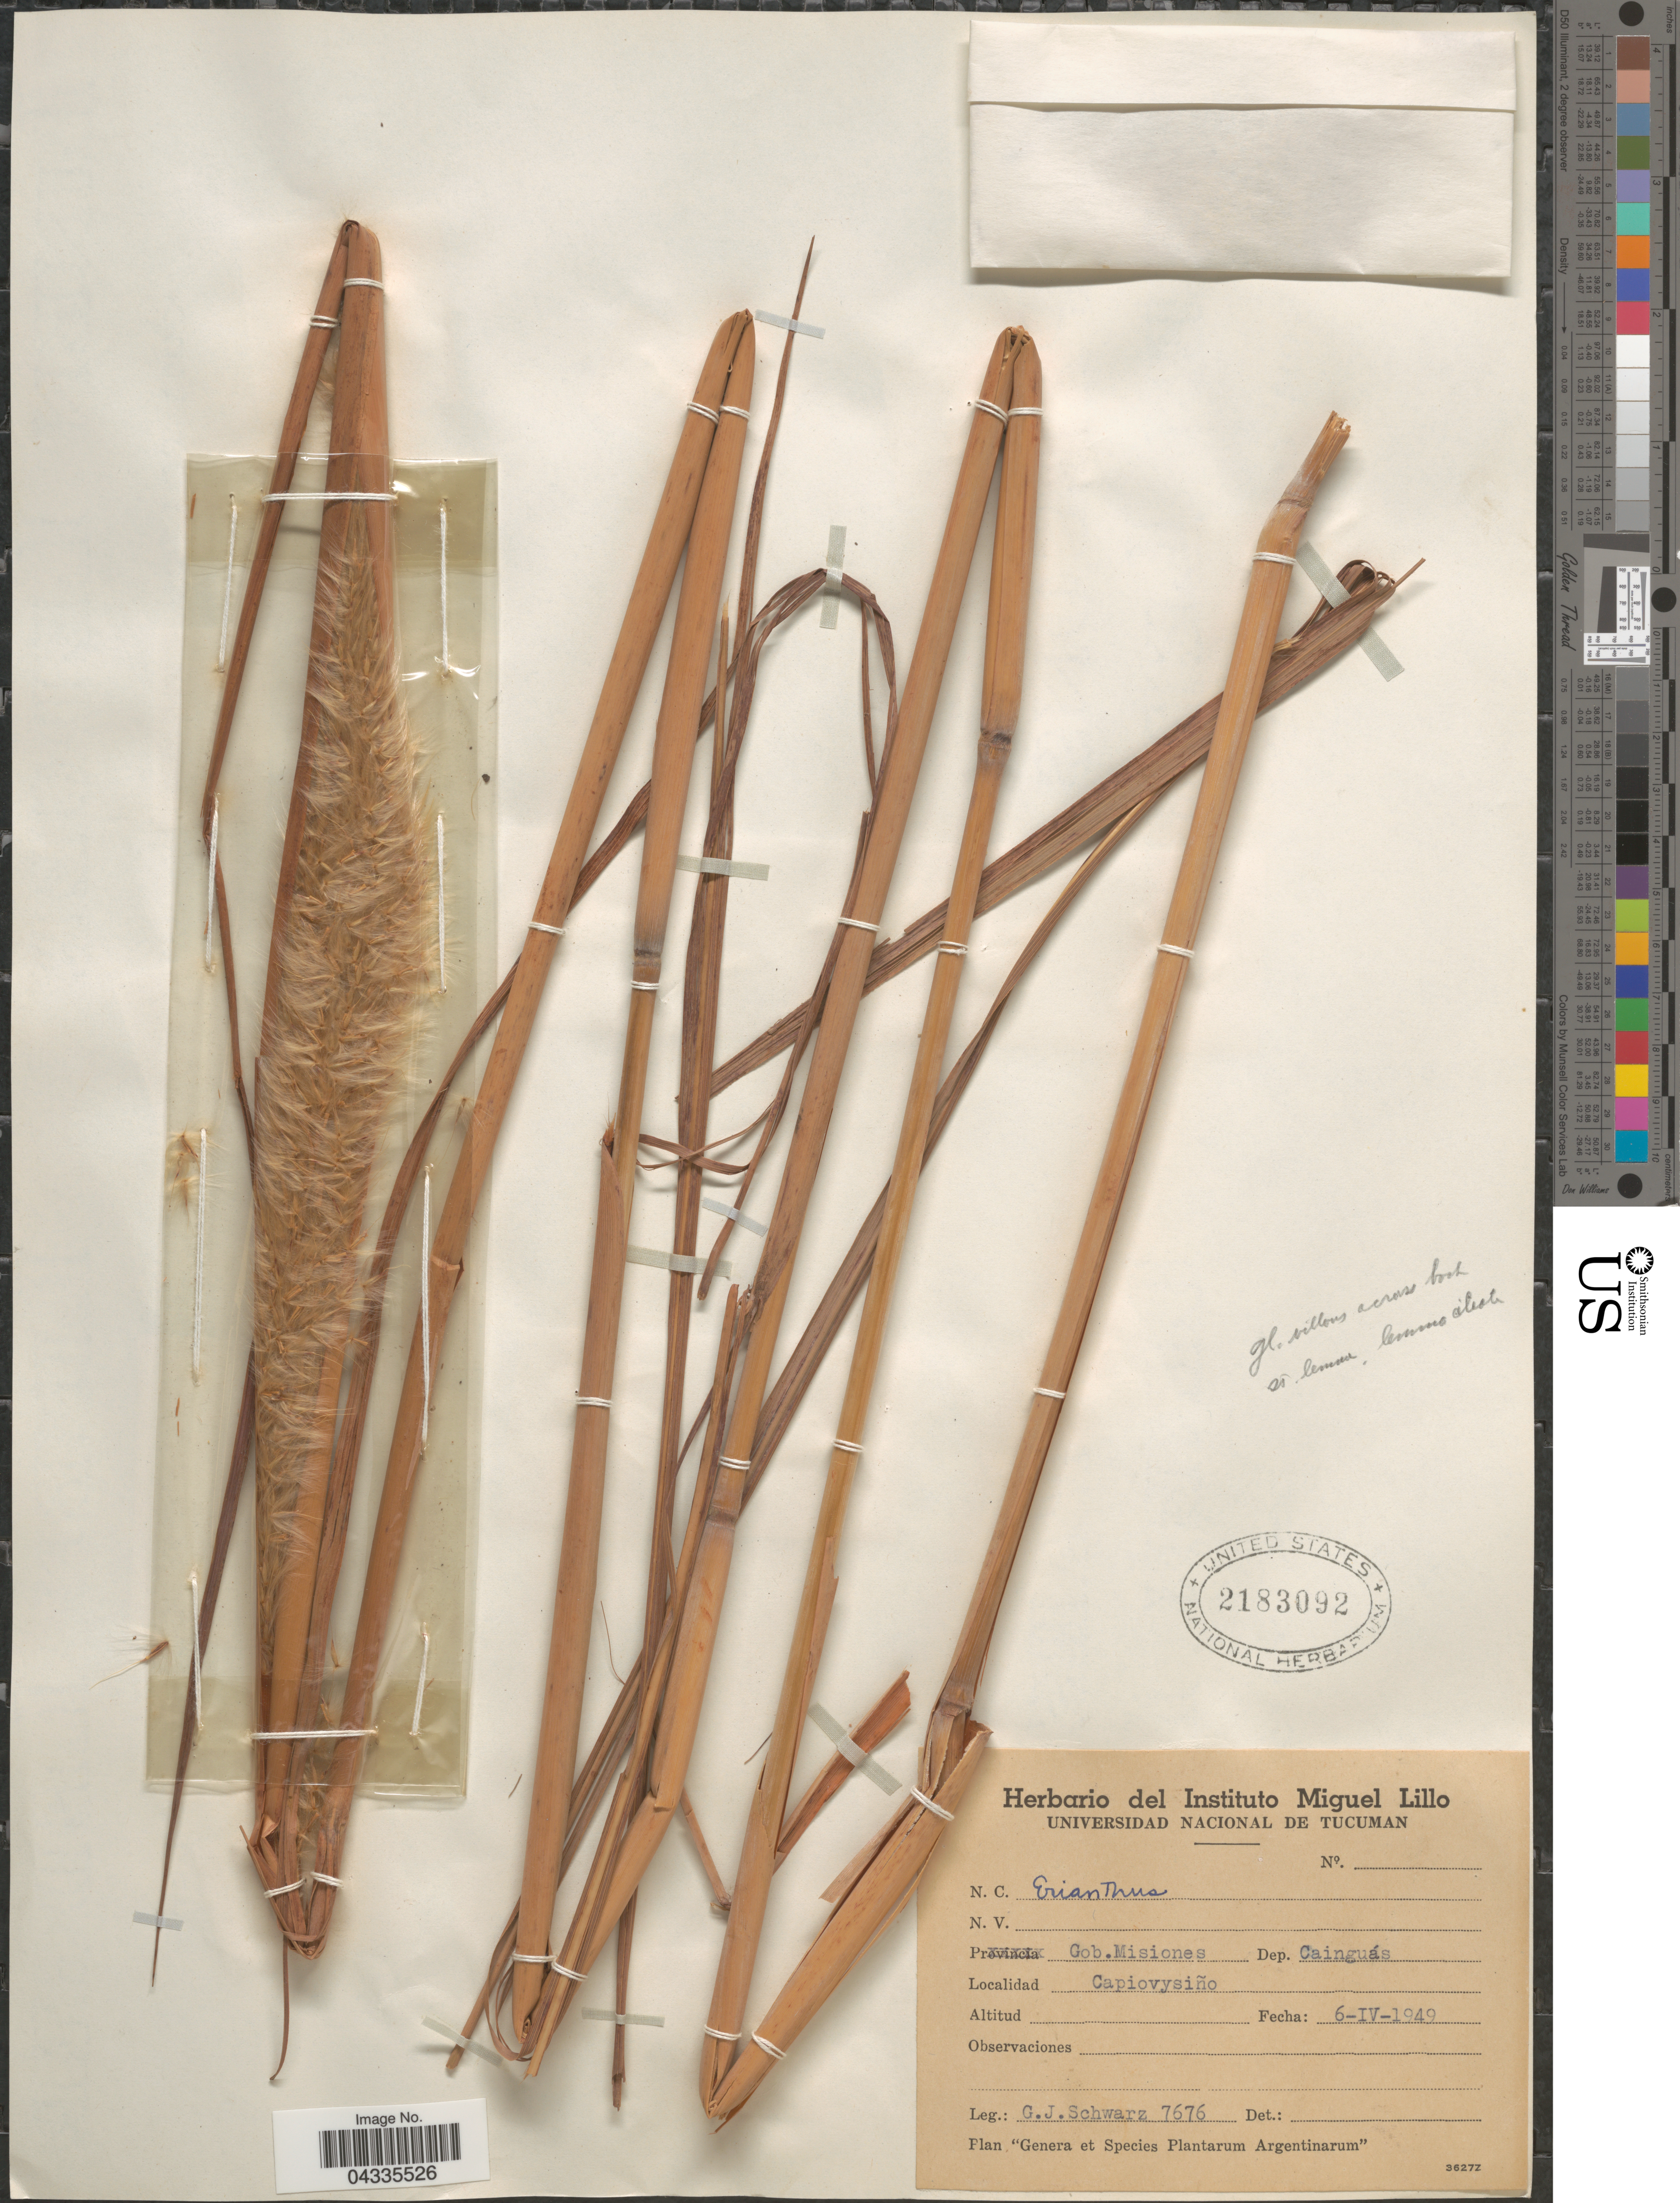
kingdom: Plantae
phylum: Tracheophyta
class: Liliopsida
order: Poales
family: Poaceae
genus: Erianthus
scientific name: Erianthus trinii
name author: Hack.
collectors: G. J. Schwarz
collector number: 7676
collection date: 1949-04-06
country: Argentina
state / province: Misiones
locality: Gob. Misiones Dep. Cainguás. Capiovysiño.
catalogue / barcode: US 2183092